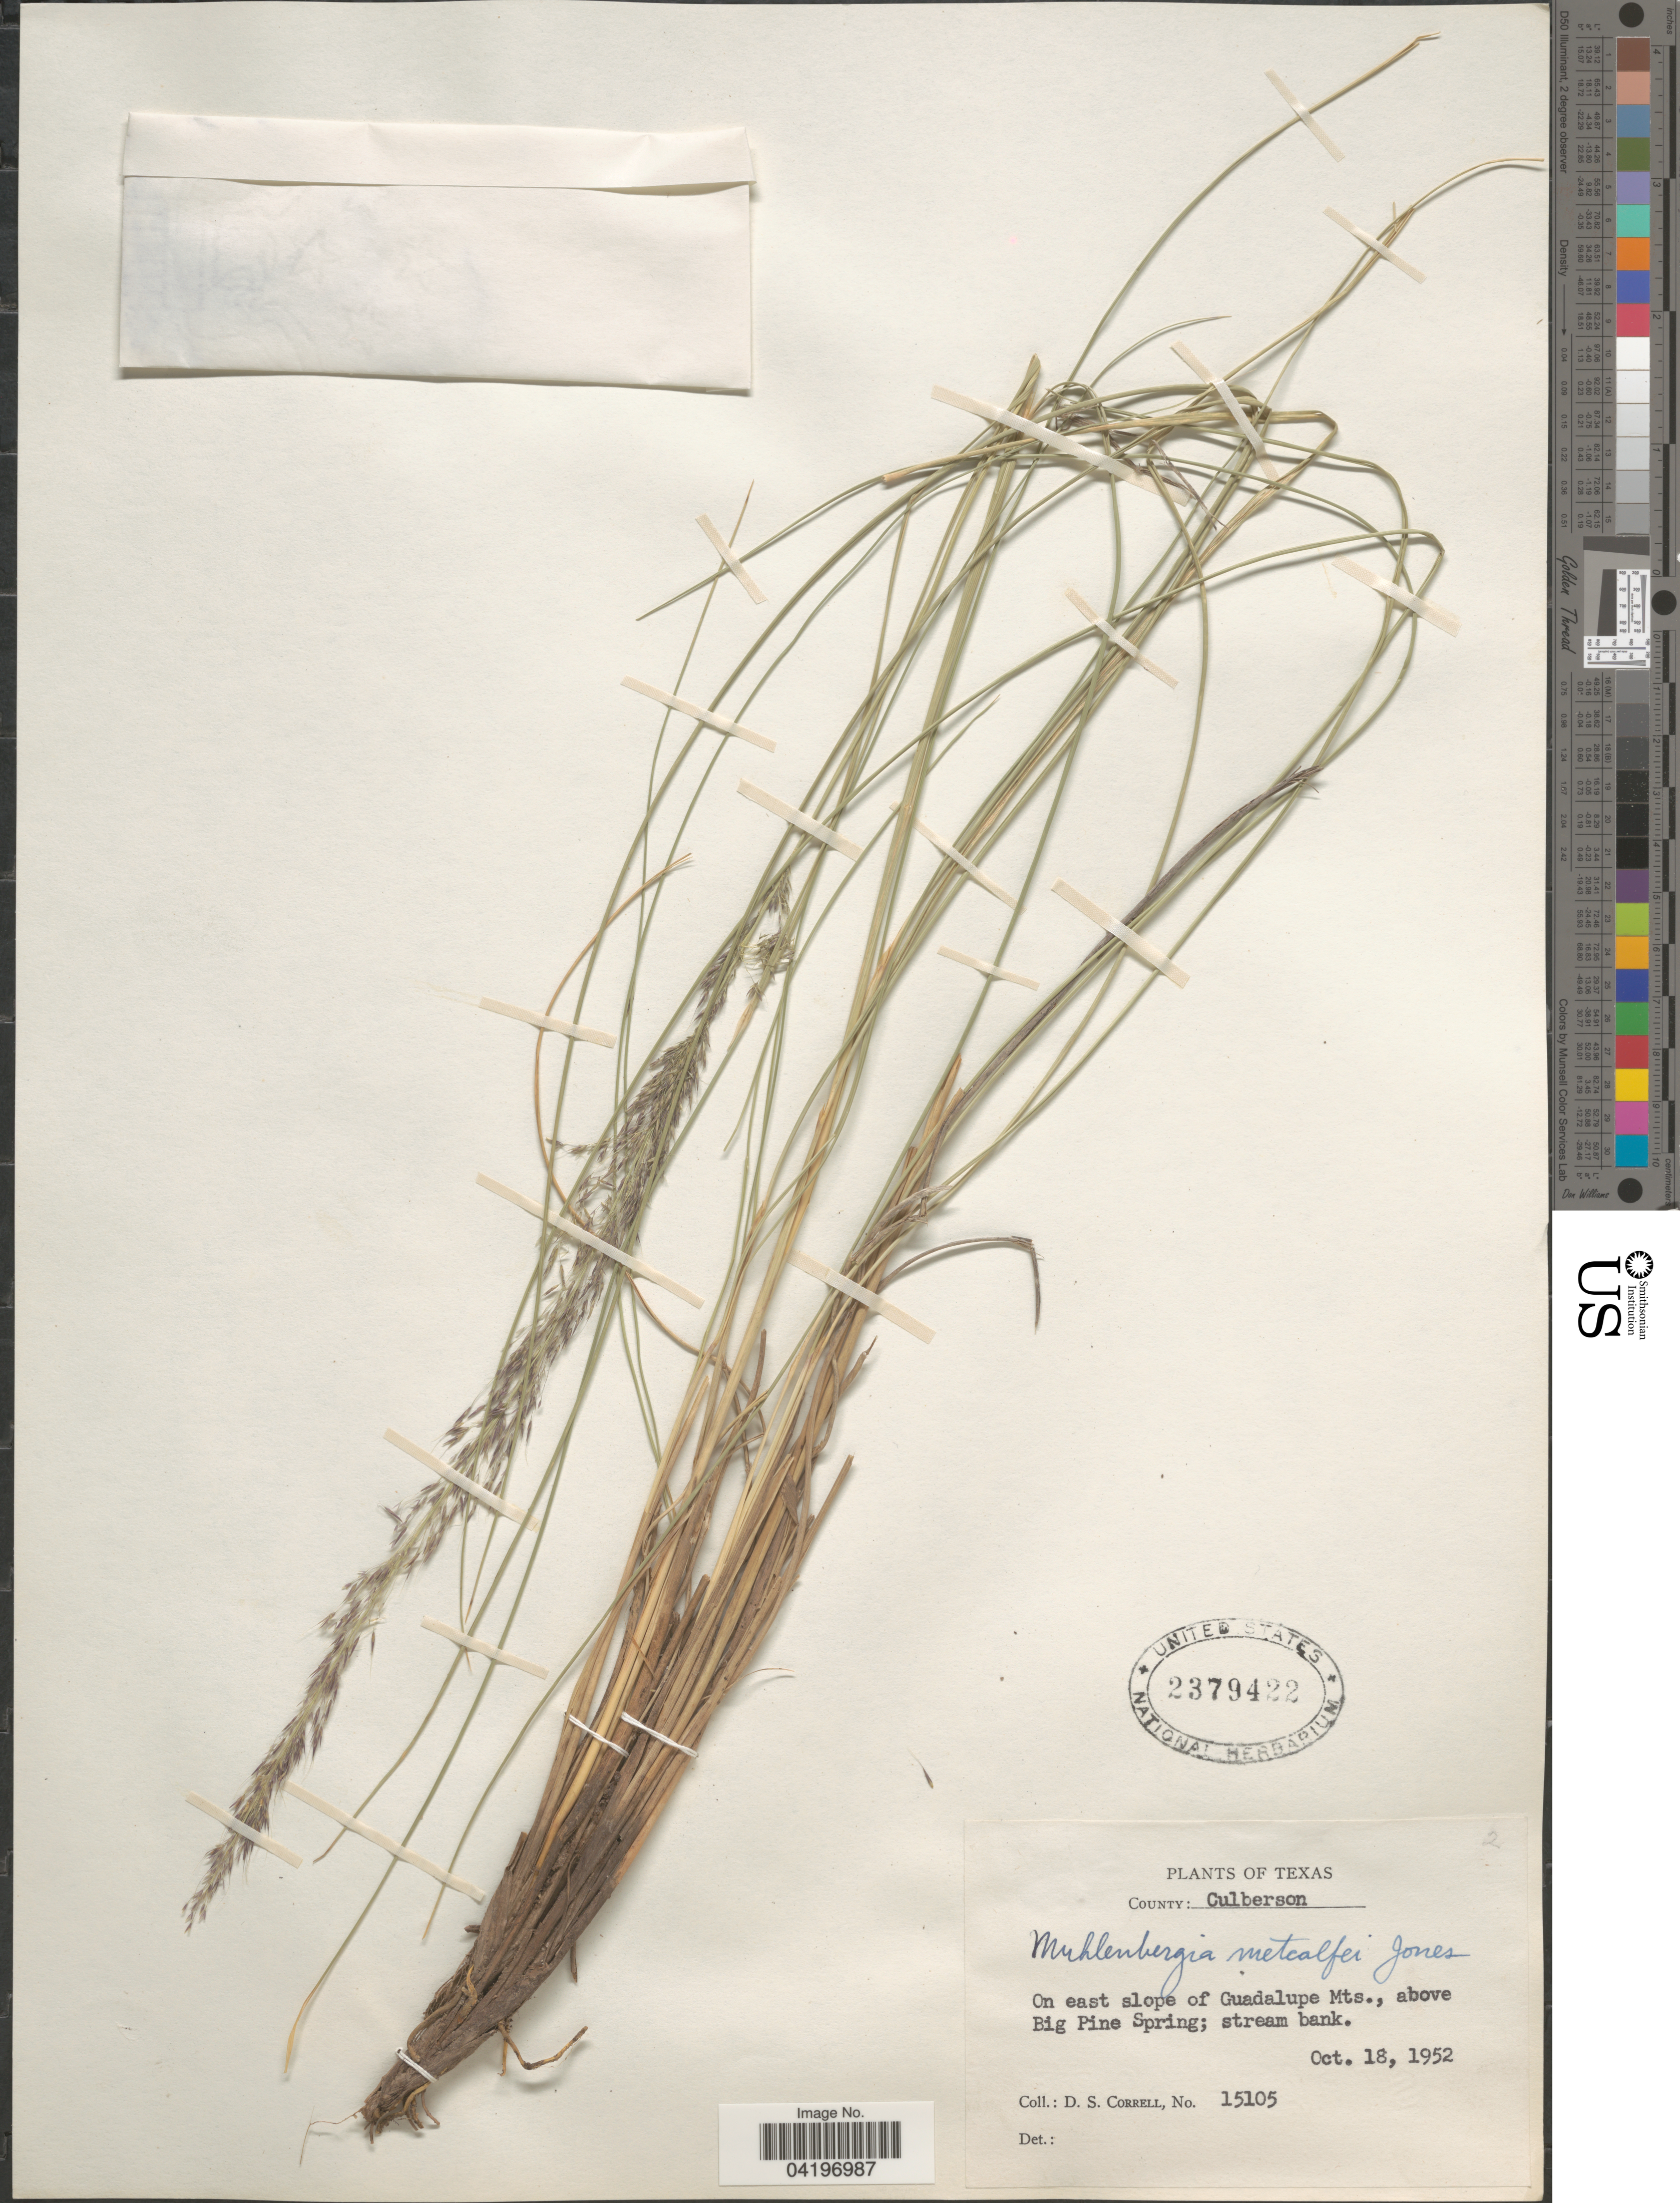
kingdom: Plantae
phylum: Tracheophyta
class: Liliopsida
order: Poales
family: Poaceae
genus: Muhlenbergia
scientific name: Muhlenbergia rigida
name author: (Kunth) Kunth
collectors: D. S. Correll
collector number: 15105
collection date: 1952-10-18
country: United States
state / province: Texas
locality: County: Culberson. On east slope of Guadalupe Mts., above Big Pine Spring.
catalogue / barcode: US 2379422